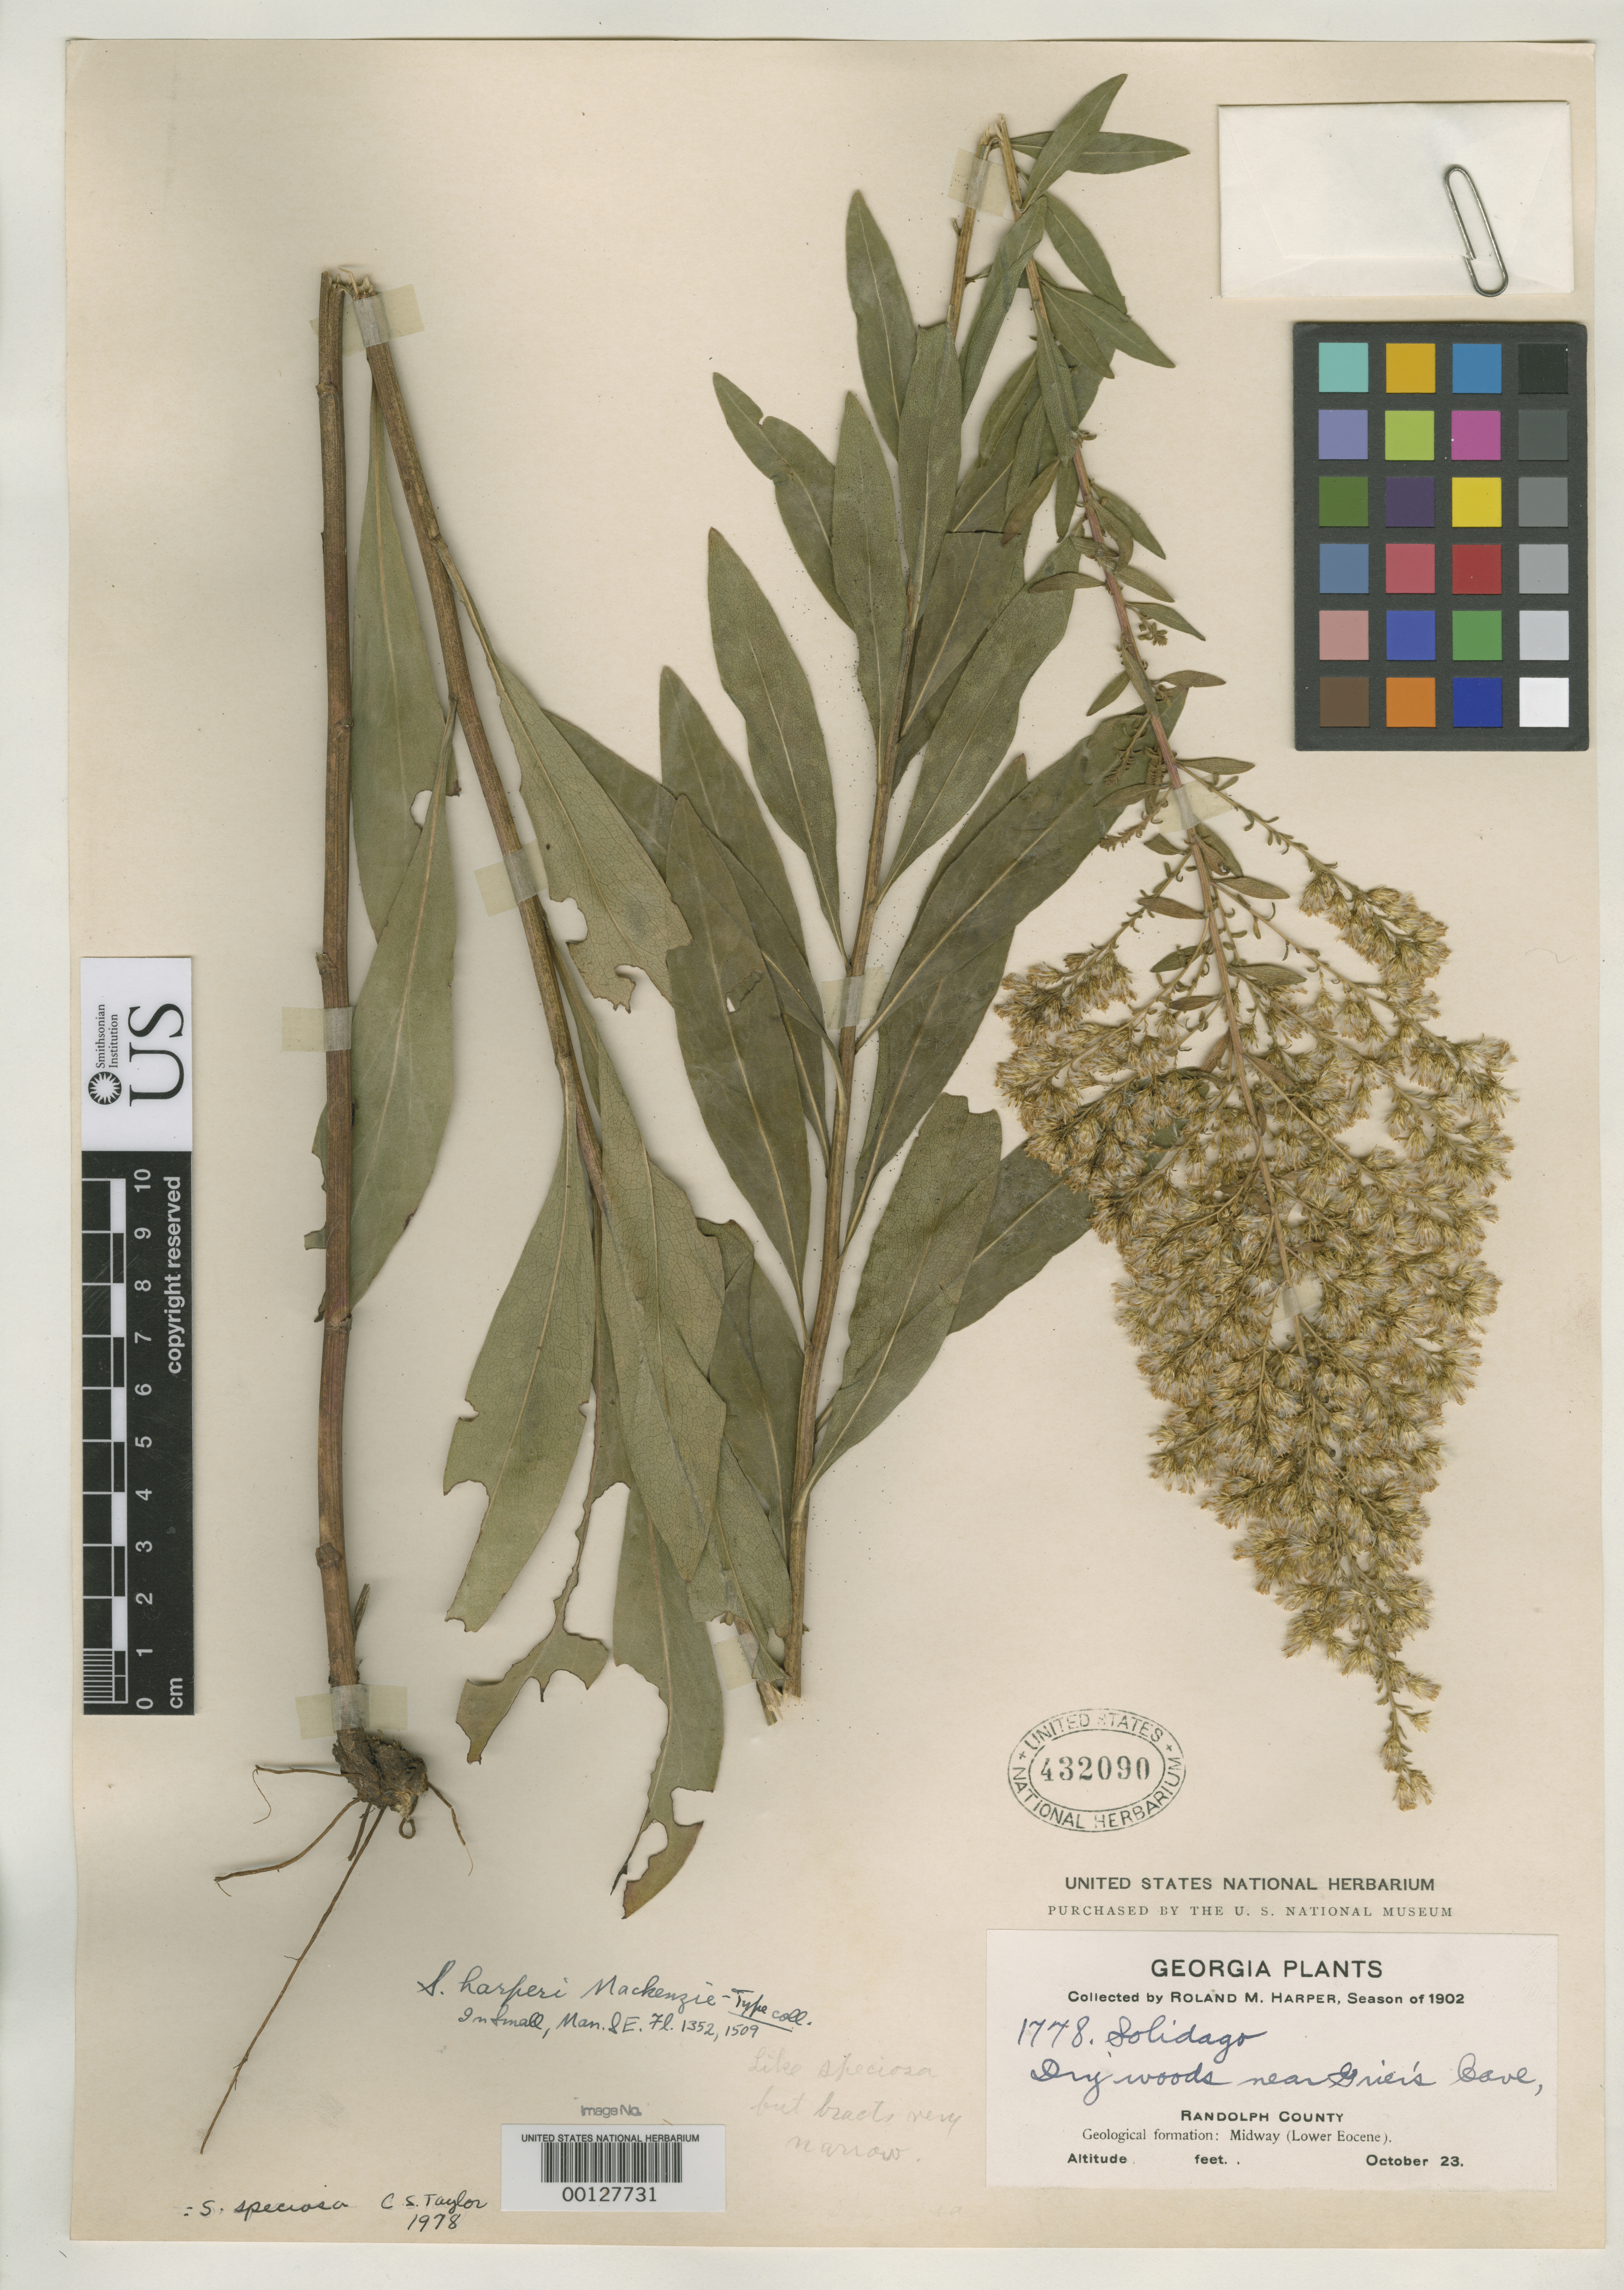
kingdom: Plantae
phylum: Tracheophyta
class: Magnoliopsida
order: Asterales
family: Asteraceae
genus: Solidago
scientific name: Solidago harperi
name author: Mack. in Small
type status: Type Material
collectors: R. M. Harper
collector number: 1778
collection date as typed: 23 Oct 1902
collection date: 1902-10-23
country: United States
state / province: Georgia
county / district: Randolph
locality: Griers Cave.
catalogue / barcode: US 432090